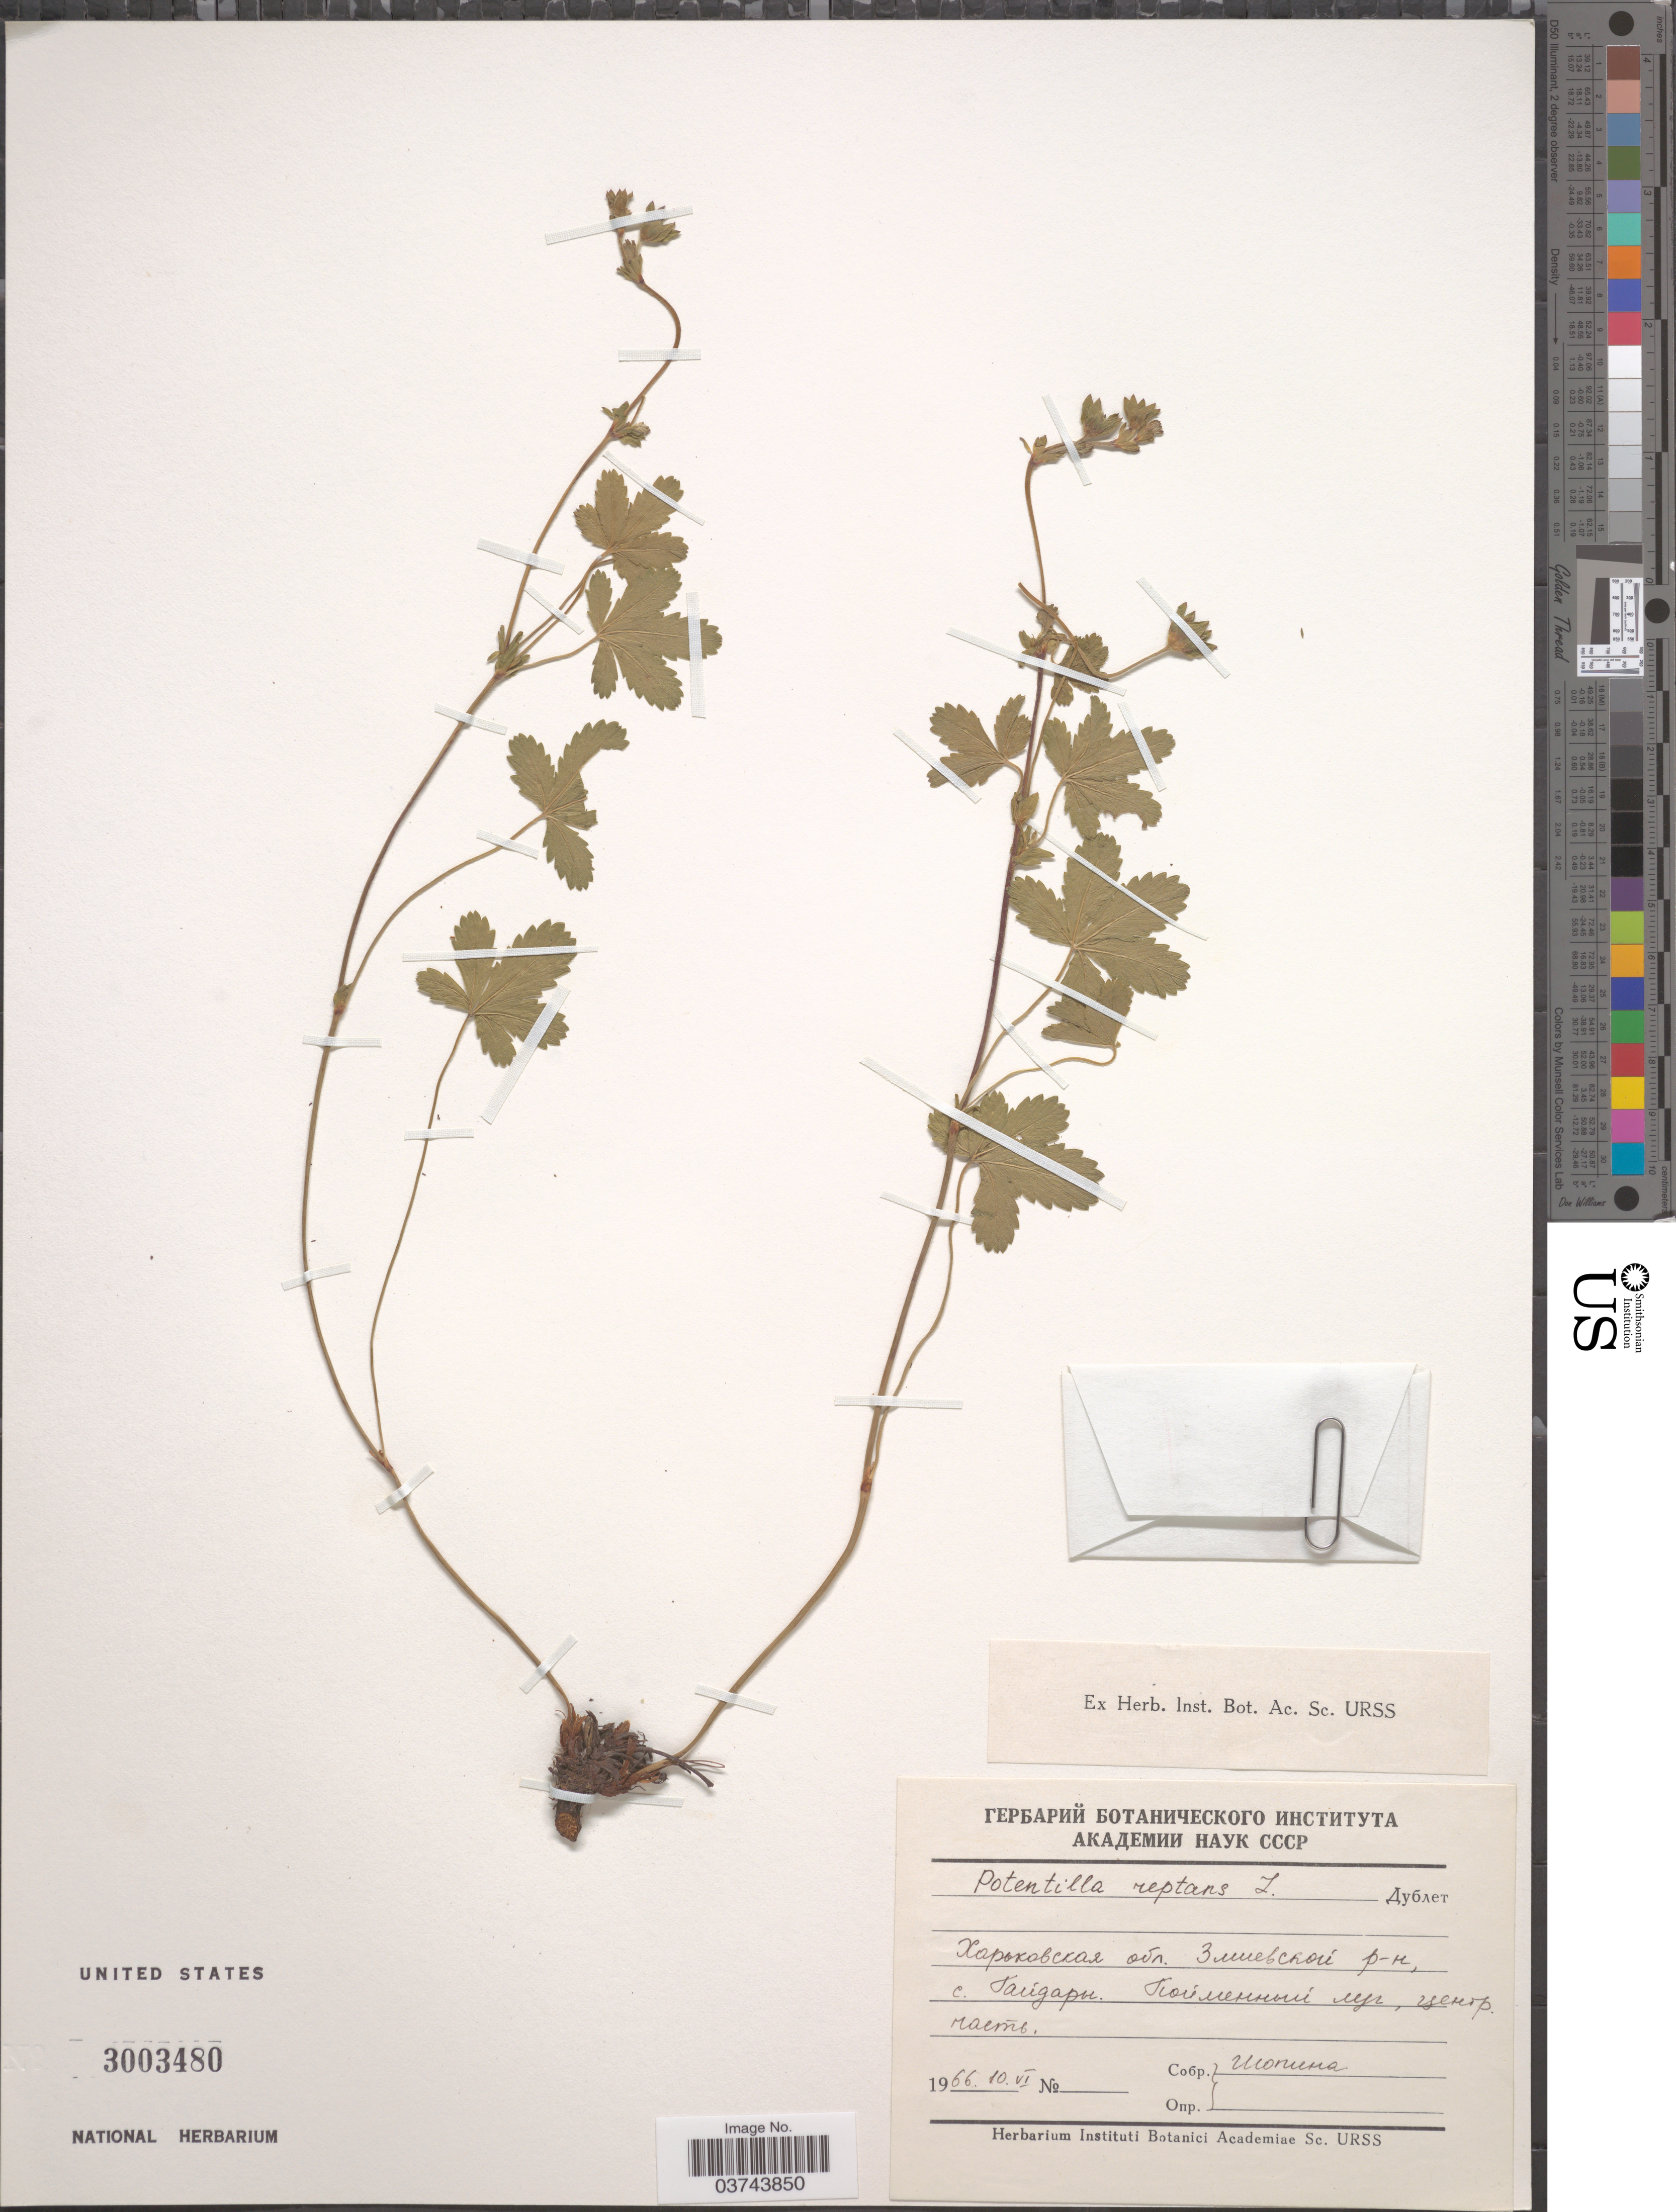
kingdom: Plantae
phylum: Tracheophyta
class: Magnoliopsida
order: Rosales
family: Rosaceae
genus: Potentilla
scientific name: Potentilla reptans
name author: L.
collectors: X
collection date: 1966-06-10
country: Ukraine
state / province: Kharkiv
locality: Gaydari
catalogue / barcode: US 3003480